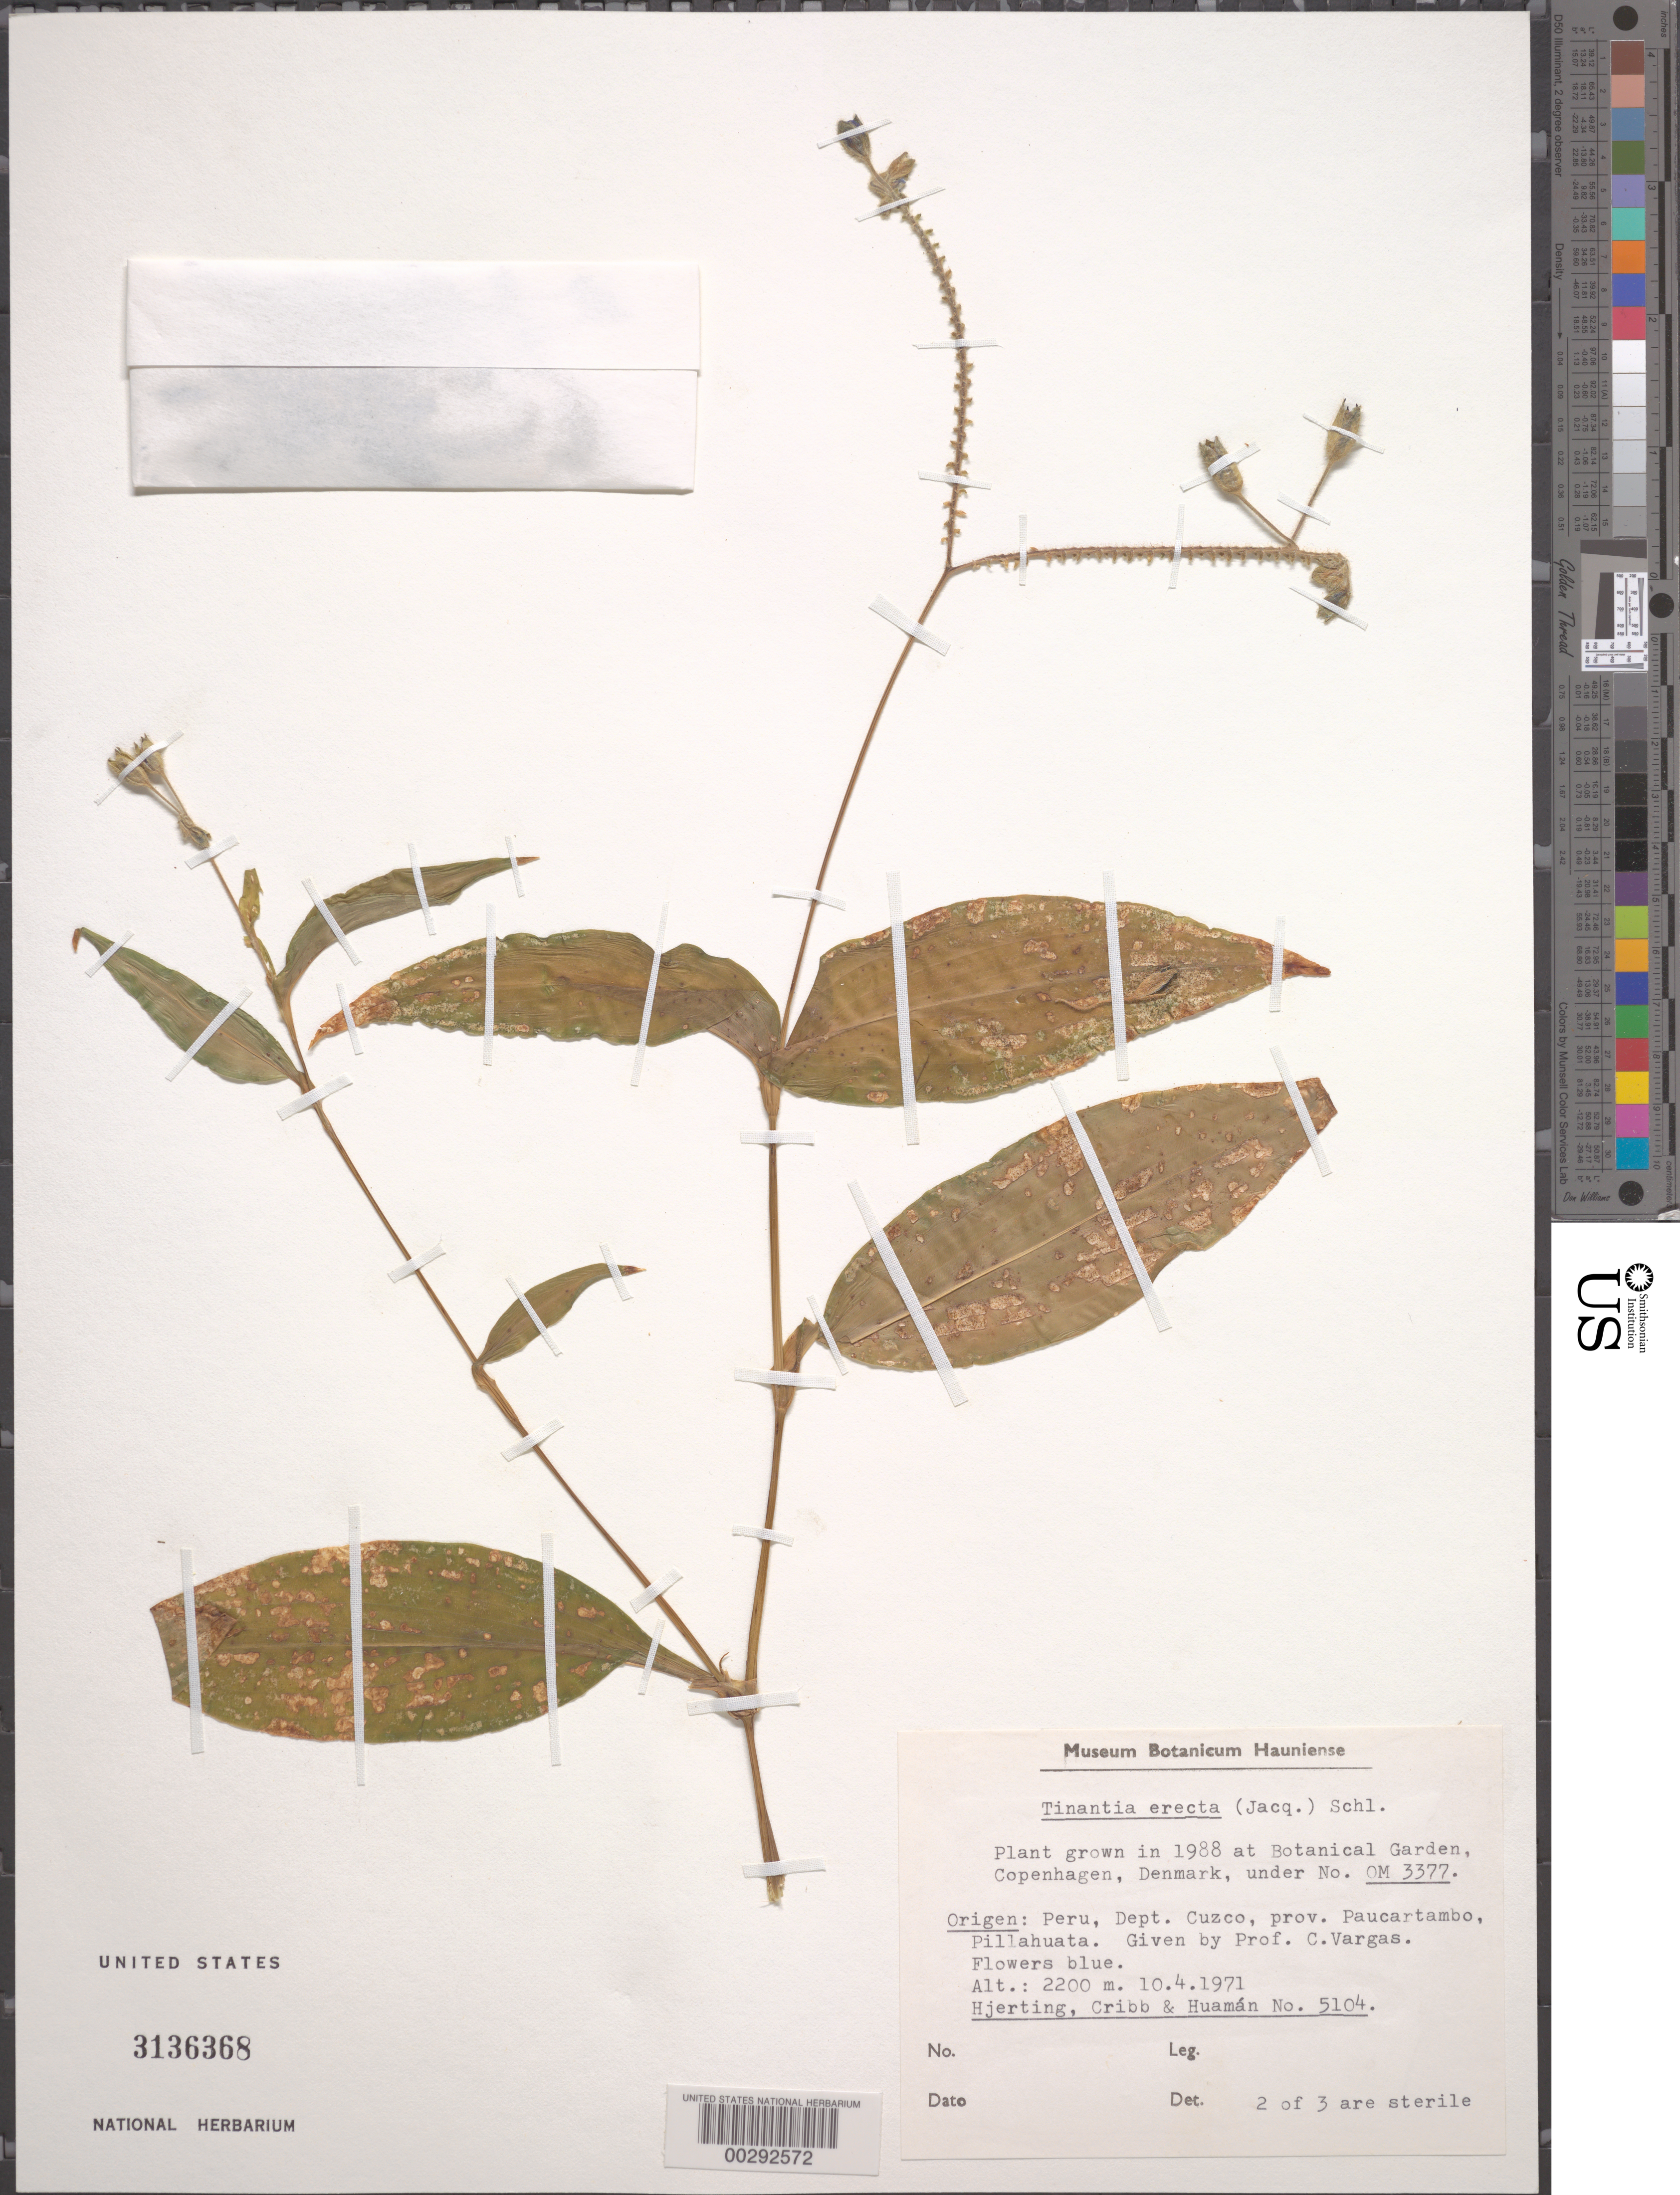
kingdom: Plantae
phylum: Tracheophyta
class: Liliopsida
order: Commelinales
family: Commelinaceae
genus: Tinantia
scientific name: Tinantia erecta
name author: (Jacq.) Fenzl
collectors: J. P. Hjerting, -- Cribb & M. Huamán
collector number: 5104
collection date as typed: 10 Apr 1971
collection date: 1971-04-10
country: Peru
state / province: Cusco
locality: Paucartambo, Pillahuata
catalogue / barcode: US 3136368